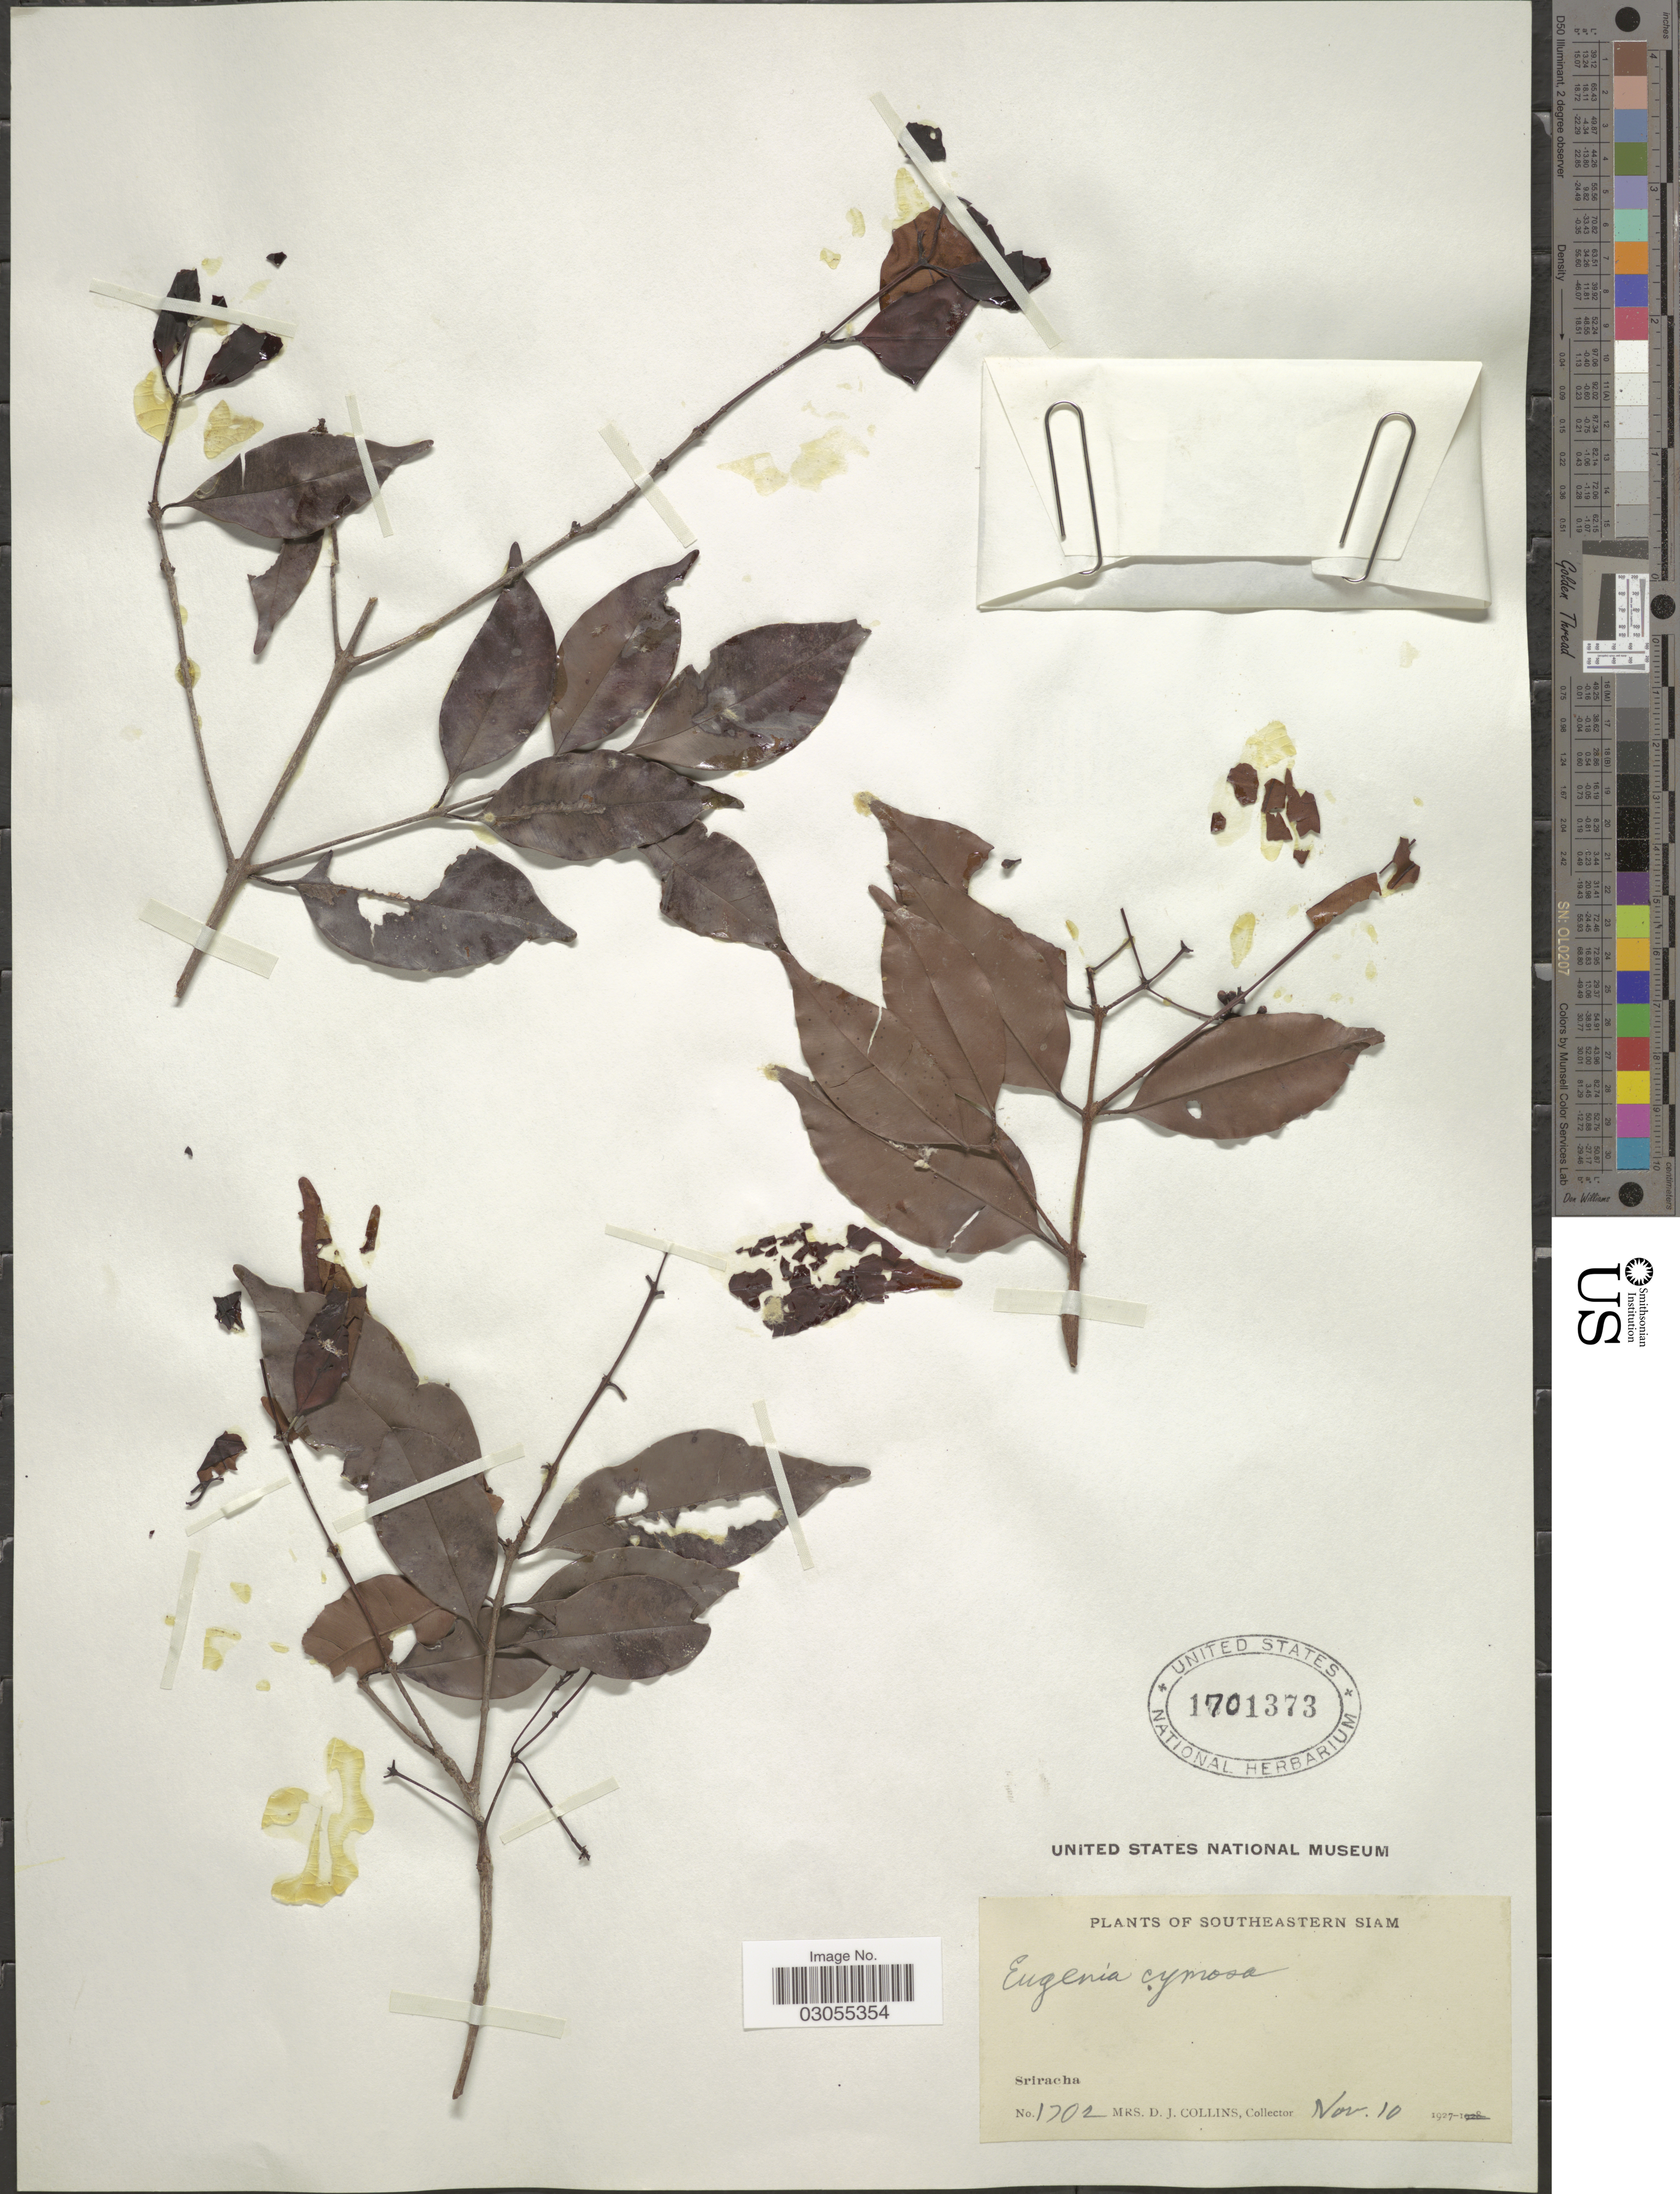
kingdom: Plantae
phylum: Tracheophyta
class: Magnoliopsida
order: Myrtales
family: Myrtaceae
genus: Syzygium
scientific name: Syzygium cymosum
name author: (Lam.) DC.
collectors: Mrs. D. J. Collins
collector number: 1702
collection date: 1927-11-10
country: Thailand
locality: Southeastern Siam. Sriracha.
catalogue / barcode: US 1701373